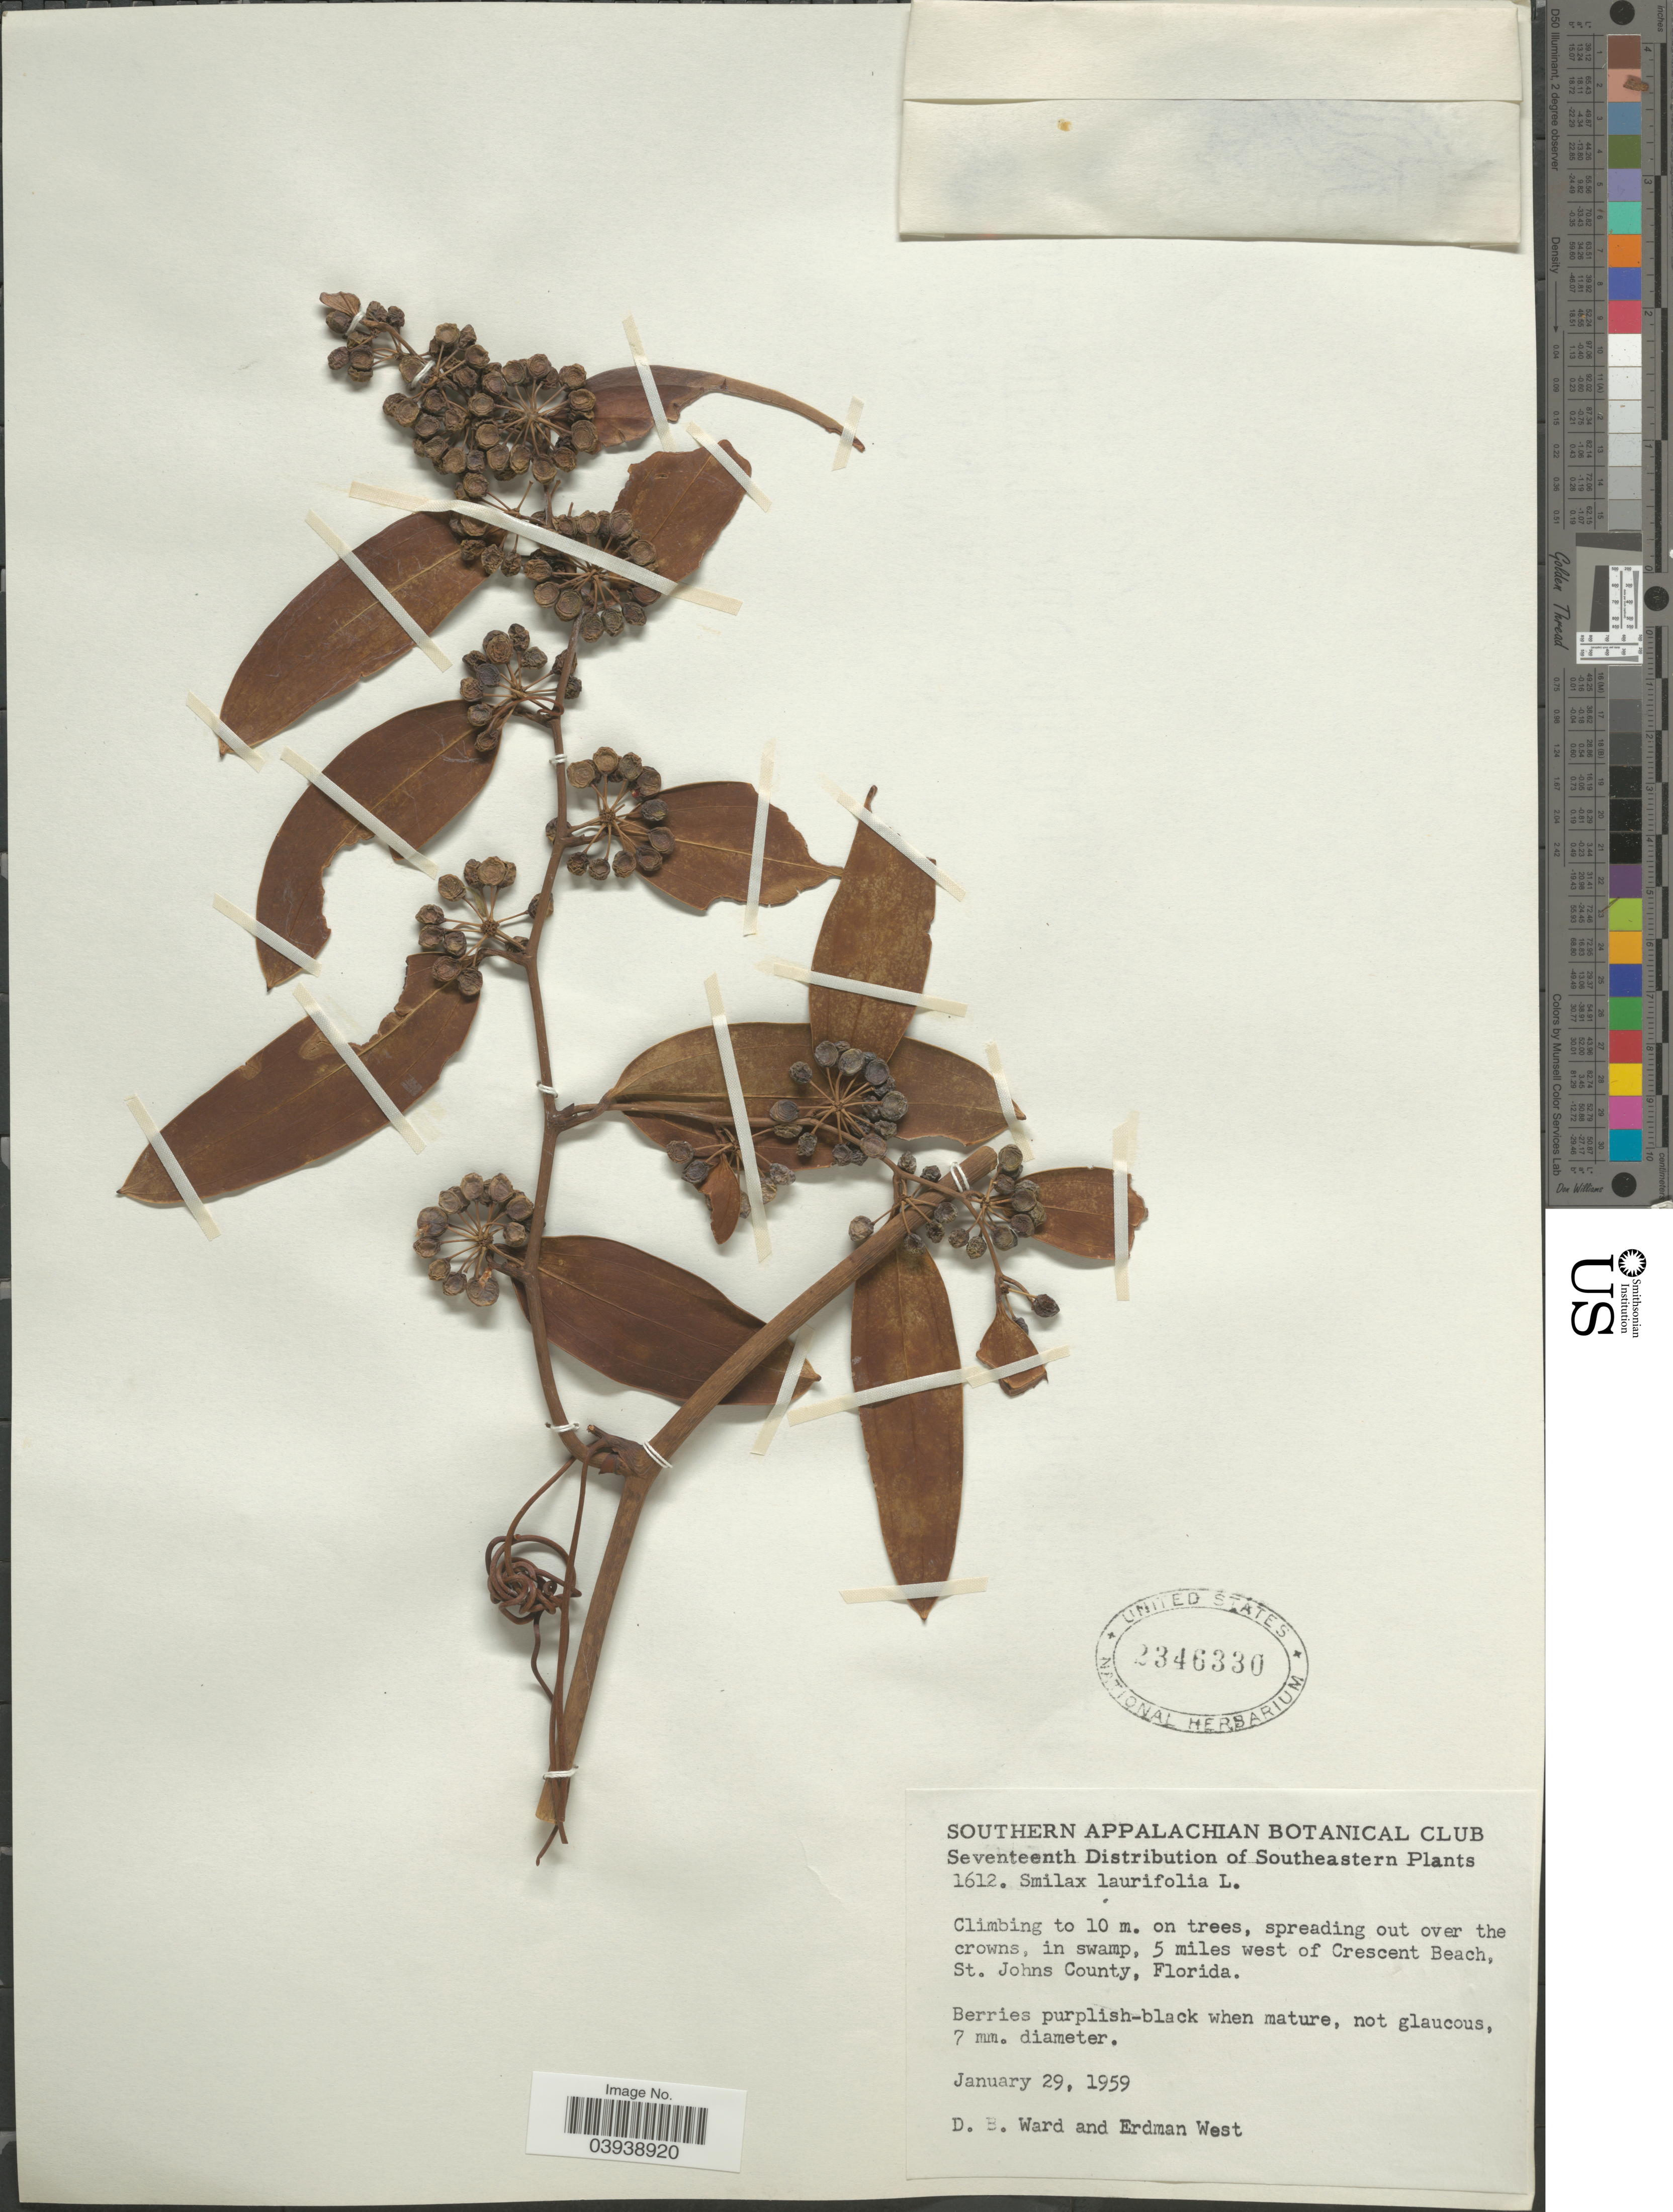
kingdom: Plantae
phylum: Tracheophyta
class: Liliopsida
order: Liliales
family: Smilacaceae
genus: Smilax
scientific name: Smilax laurifolia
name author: L.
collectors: D. B. Ward & E. West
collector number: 1612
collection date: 1959-01-29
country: United States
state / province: Florida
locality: Southeastern. 5 miles west of Crescent Beach, St. Johns County.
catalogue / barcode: US 2346330